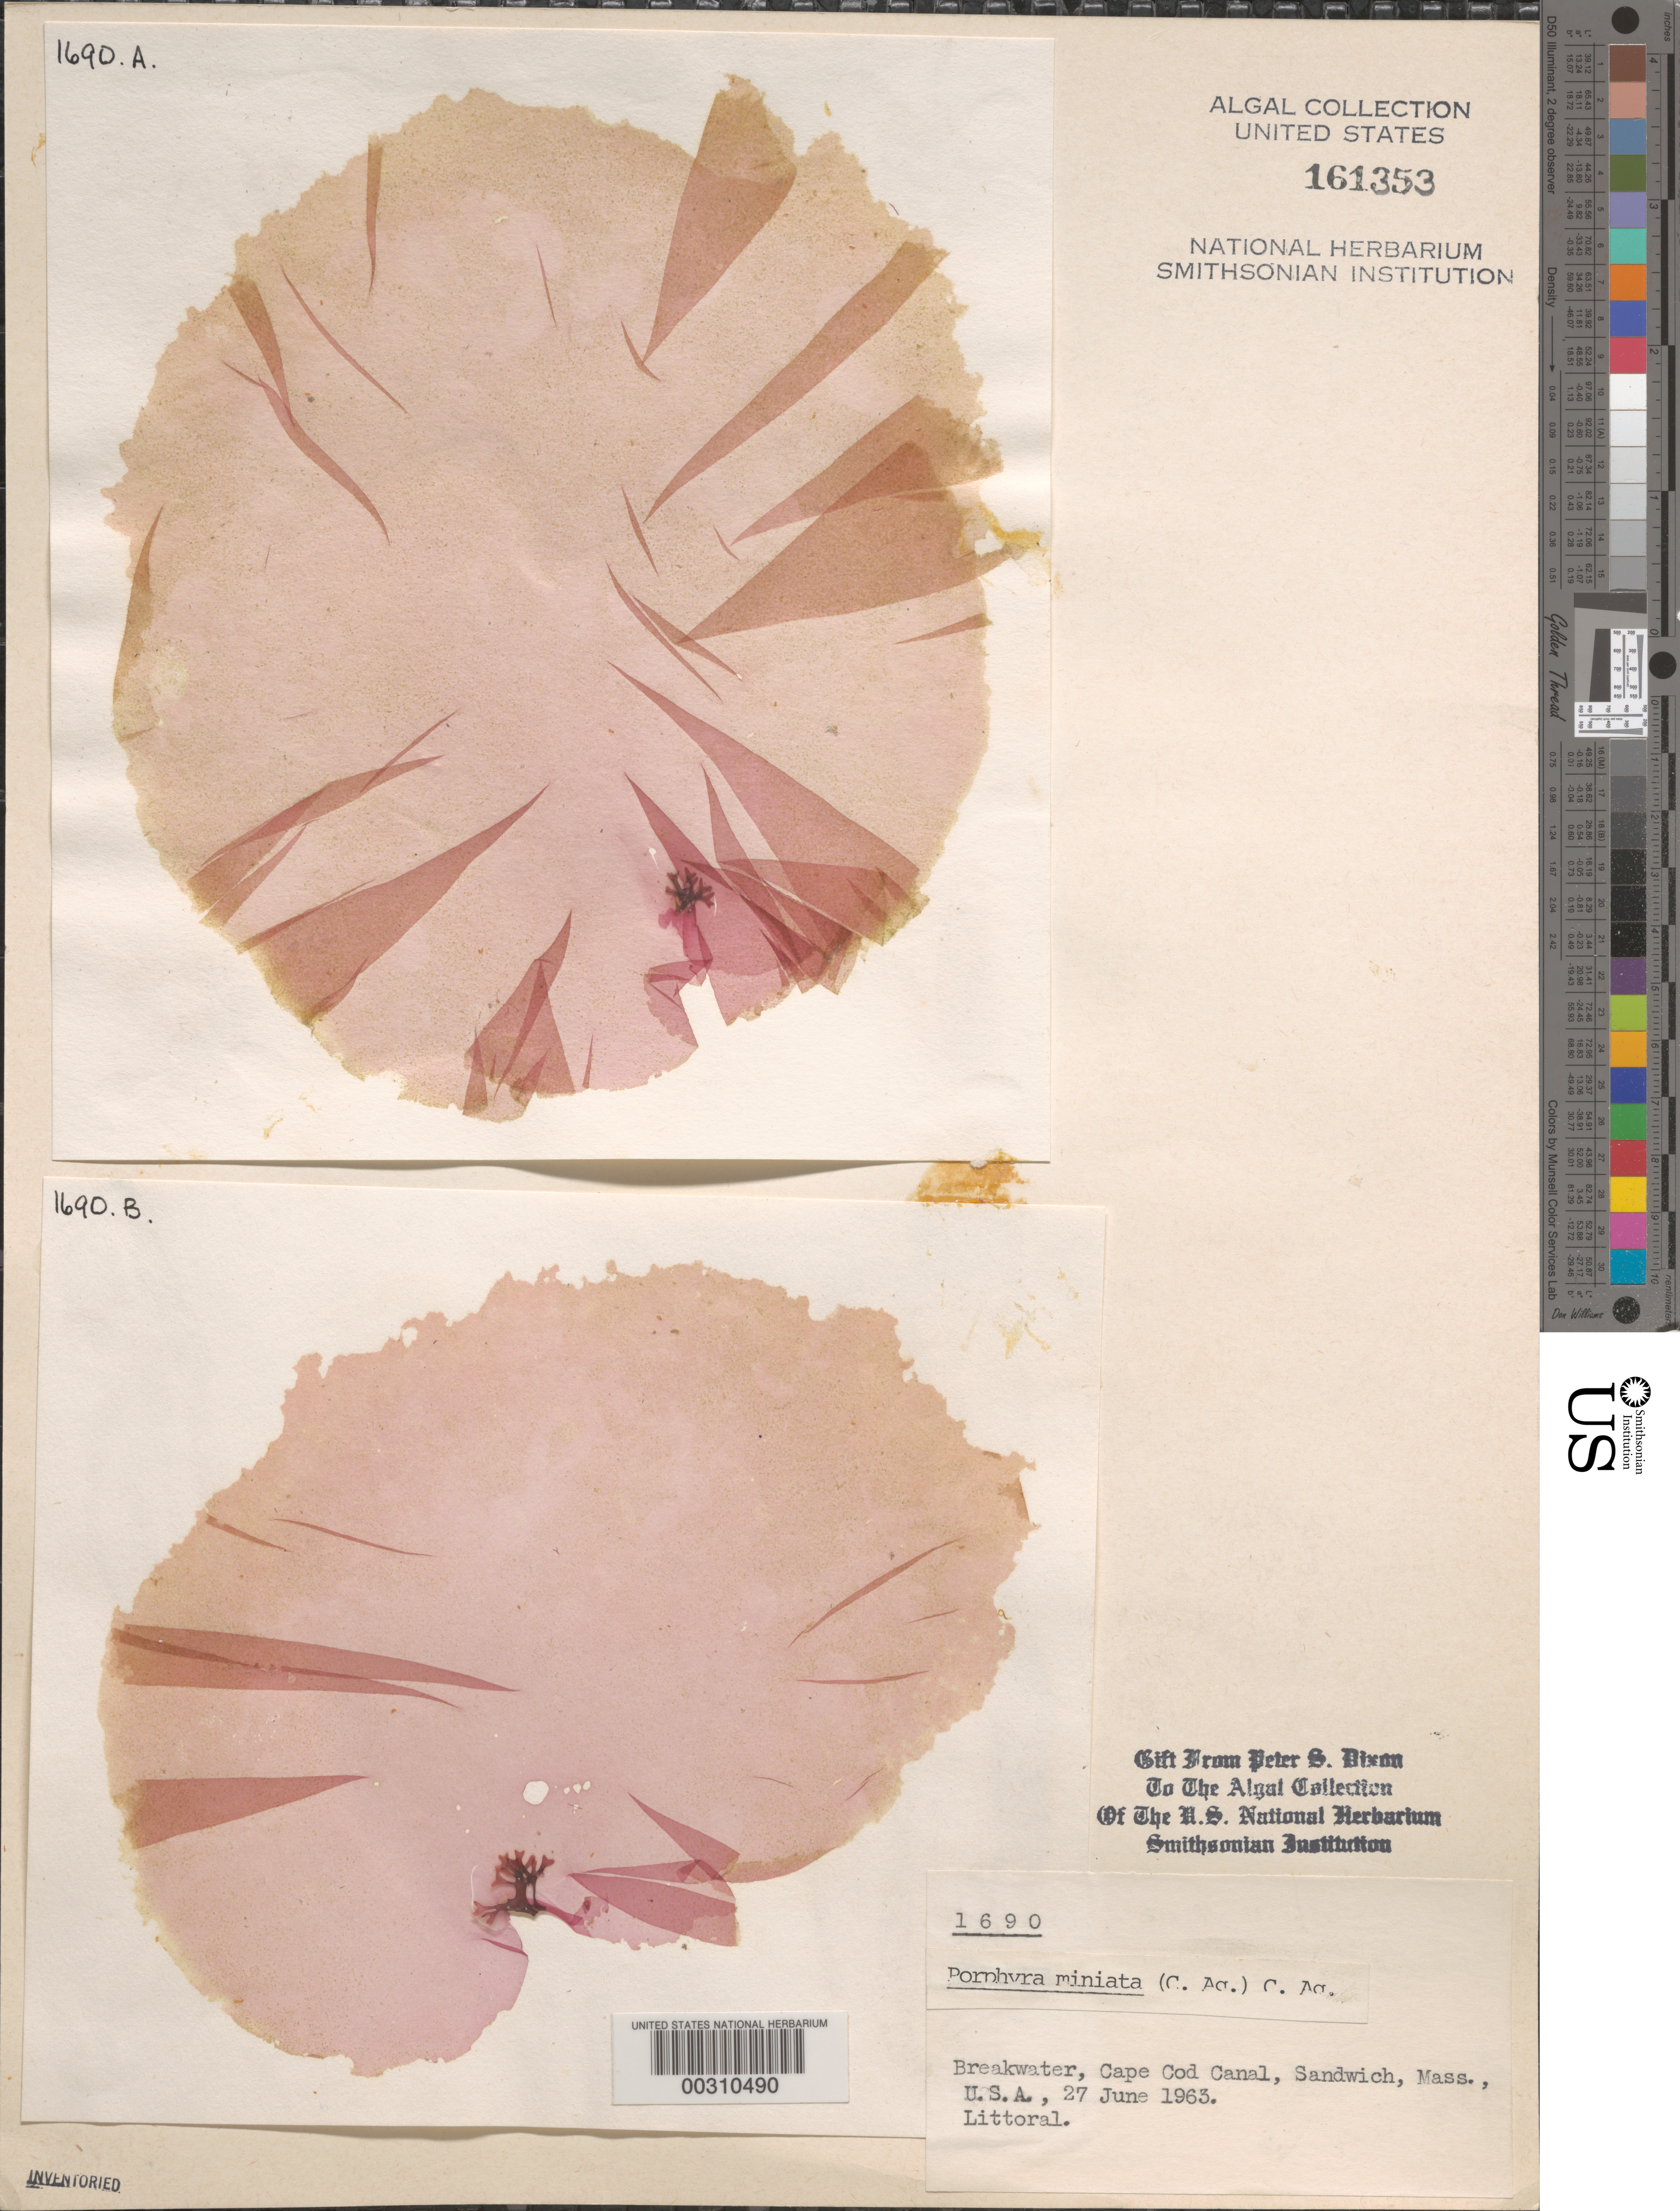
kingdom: Plantae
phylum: Rhodophyta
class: Bangiophyceae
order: Bangiales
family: Bangiaceae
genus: Wildemania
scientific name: Wildemania miniata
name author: (C. Agardh) Foslie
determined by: Algae name updating Project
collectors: P. S. Dixon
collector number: PSD 1690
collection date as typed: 27 Jun 1963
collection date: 1963-06-27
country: United States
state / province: Massachusetts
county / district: Barnstable County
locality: Cape Cod Canal, Sandwich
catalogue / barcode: US 161353